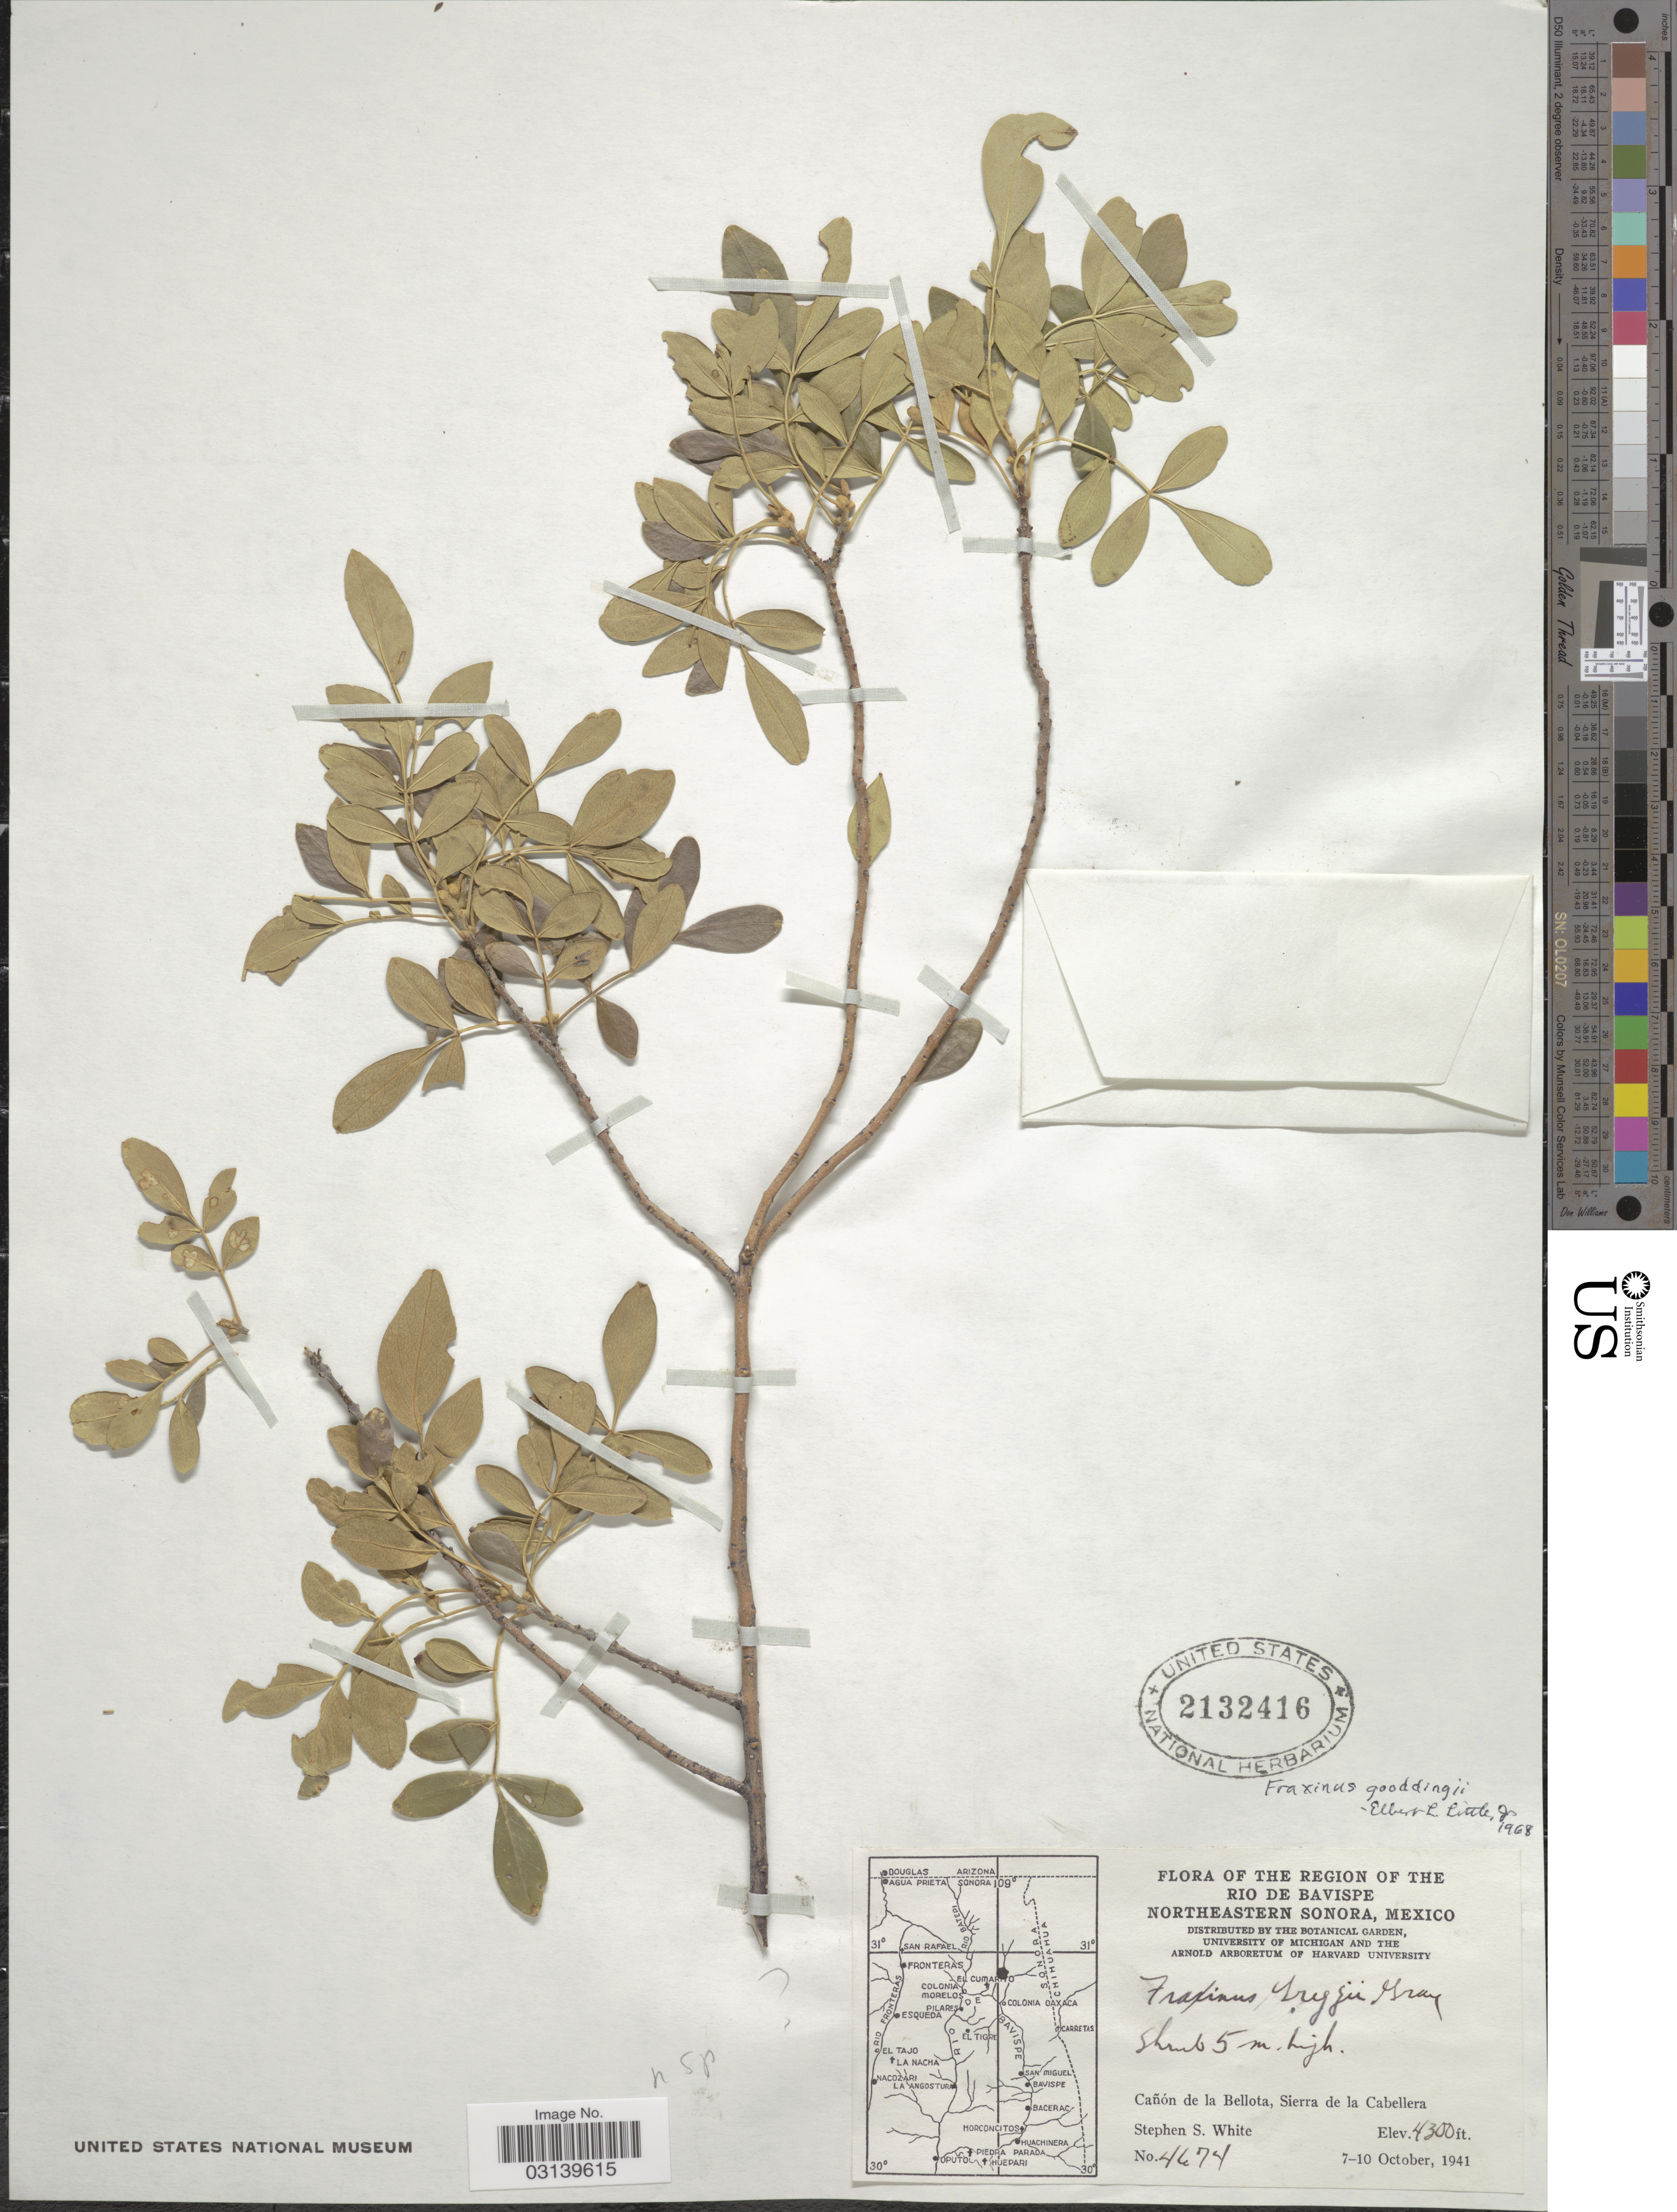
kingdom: Plantae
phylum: Tracheophyta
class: Magnoliopsida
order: Lamiales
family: Oleaceae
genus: Fraxinus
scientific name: Fraxinus greggii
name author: A. Gray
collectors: S. S. White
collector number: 4674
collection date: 1941-10-07/1941-10-10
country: Mexico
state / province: Sonora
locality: The Region of the Rio de Bavispe. Northeastern Sonora. Cañon de la Bellota, Sierra de la Cabellera.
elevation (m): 1311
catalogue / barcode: US 2132416